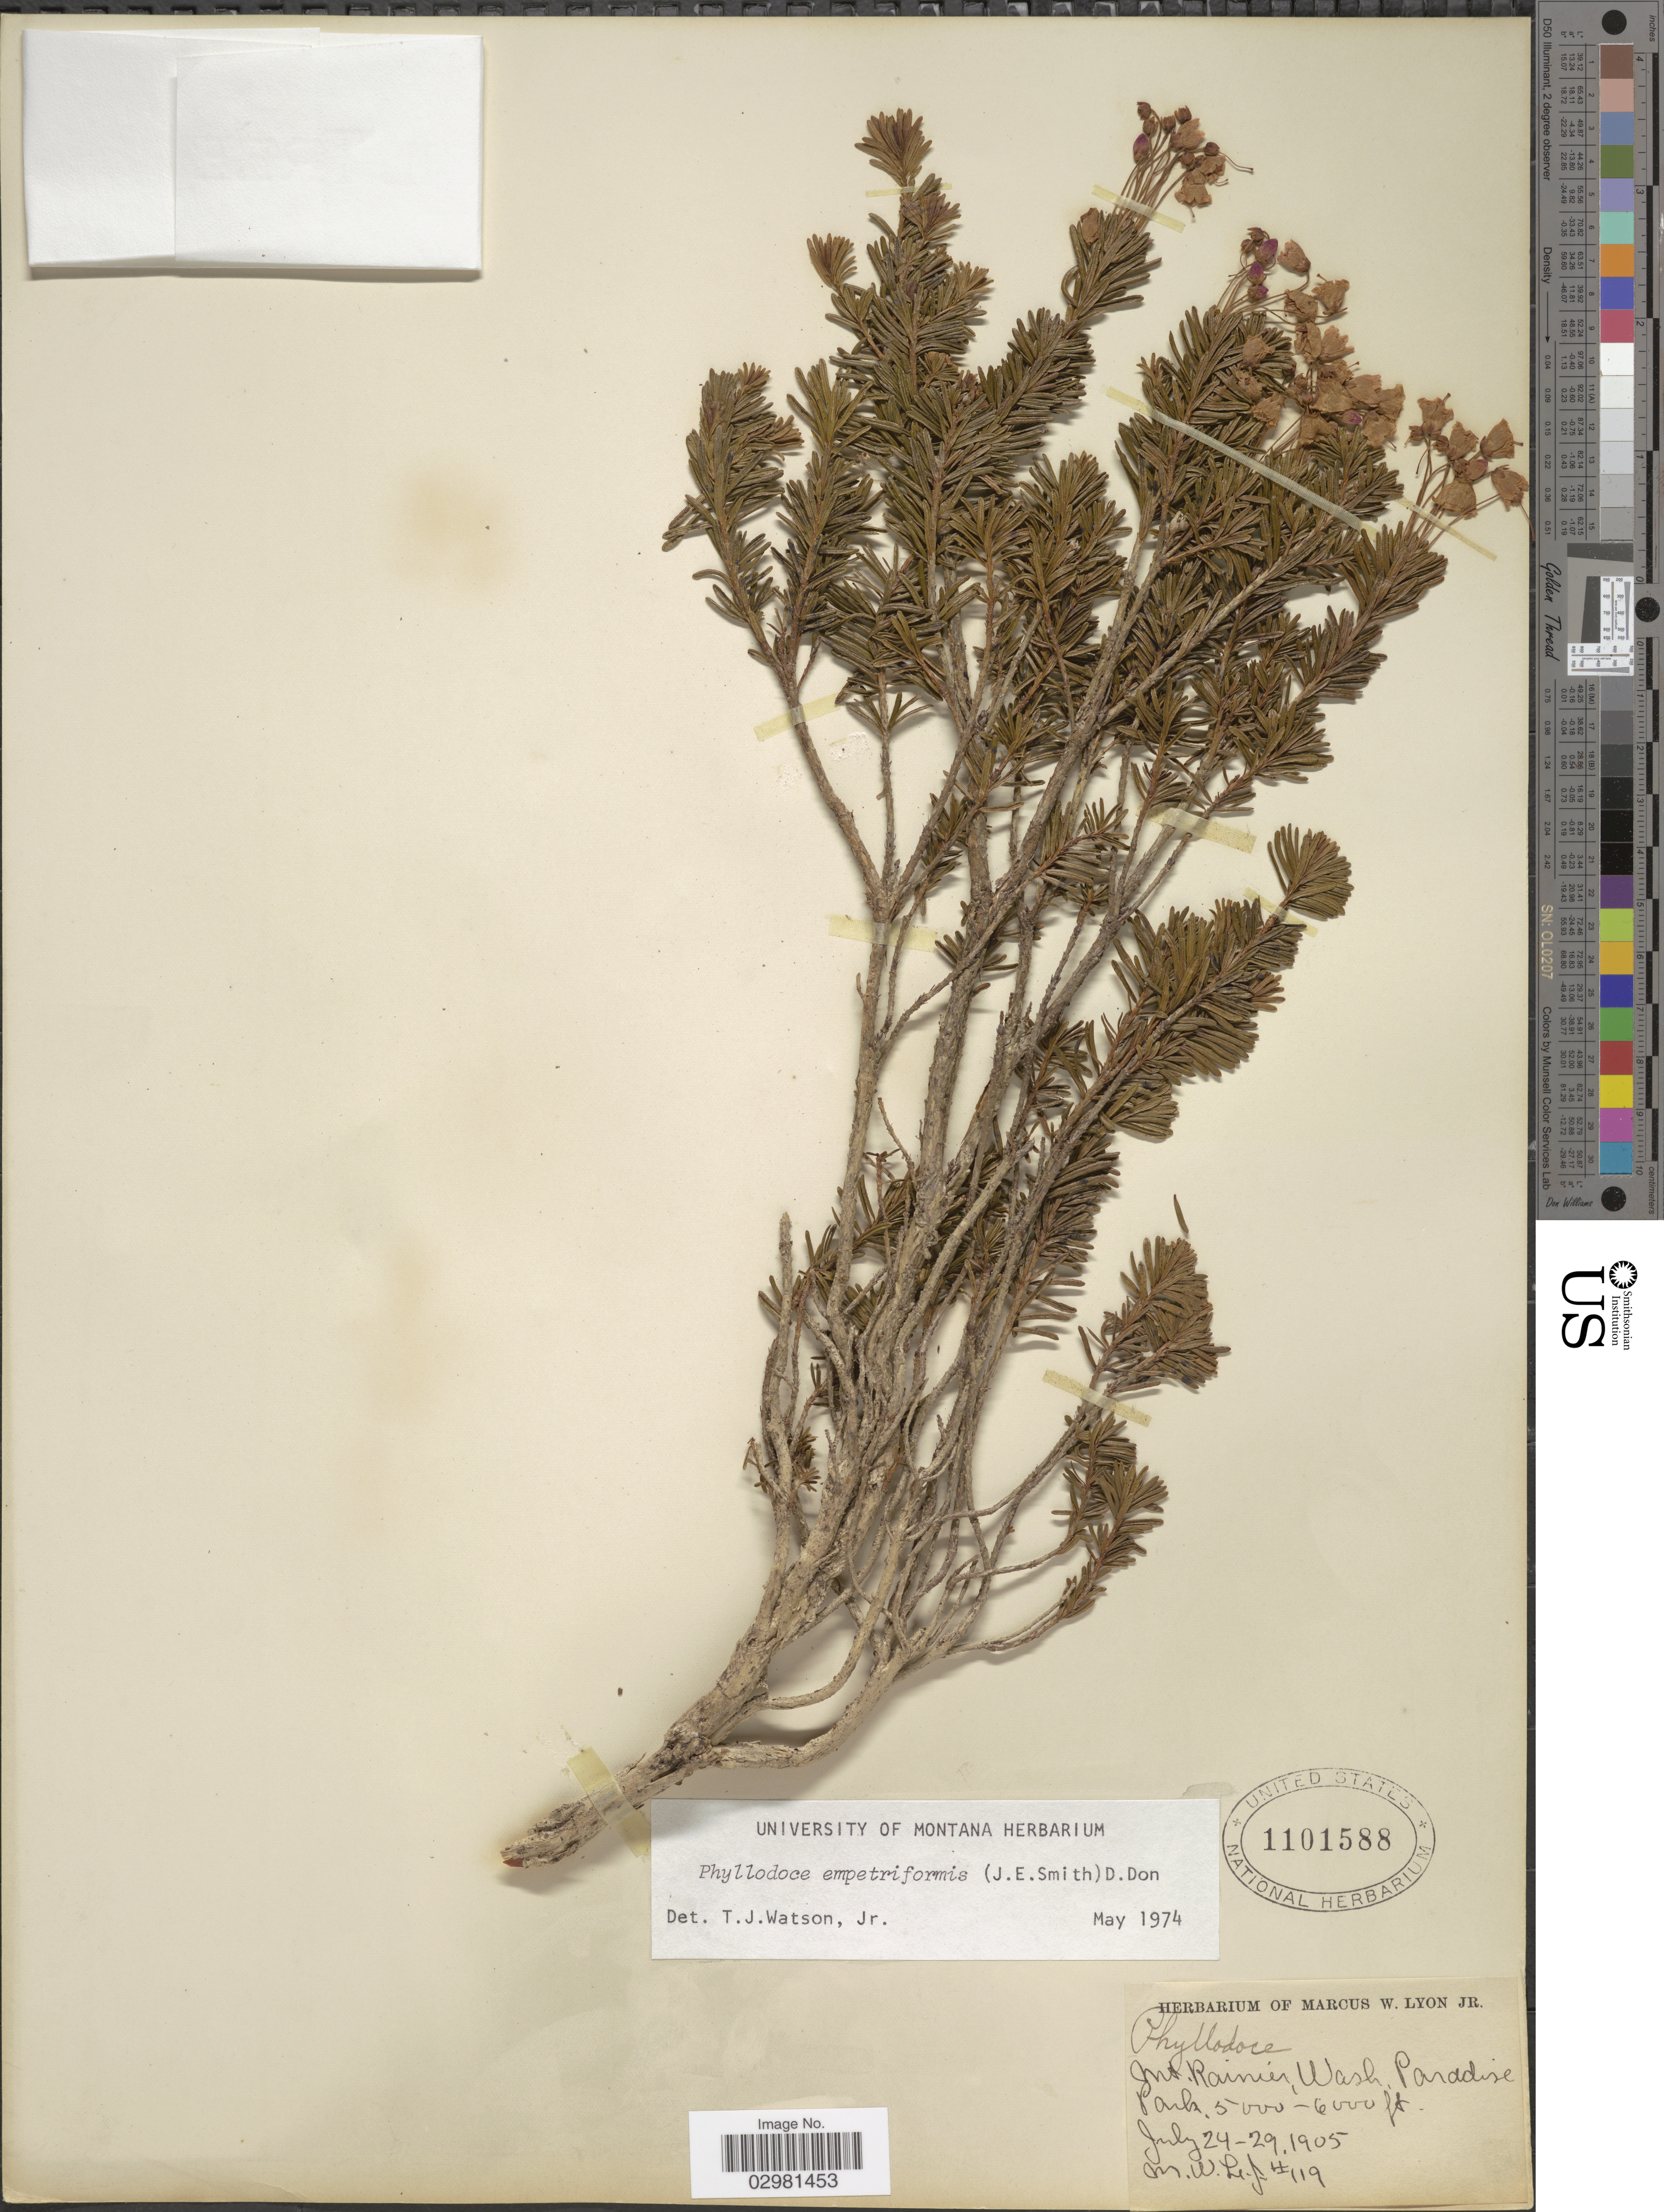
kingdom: Plantae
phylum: Tracheophyta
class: Magnoliopsida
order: Ericales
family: Ericaceae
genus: Phyllodoce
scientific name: Phyllodoce empetiformis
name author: (Small) D. Don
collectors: M. W. Lyon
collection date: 1905-07-24/1905-07-29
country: United States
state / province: Washington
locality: Mt. Rainier, Wash., Paradise Park.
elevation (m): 1524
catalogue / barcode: US 1101588